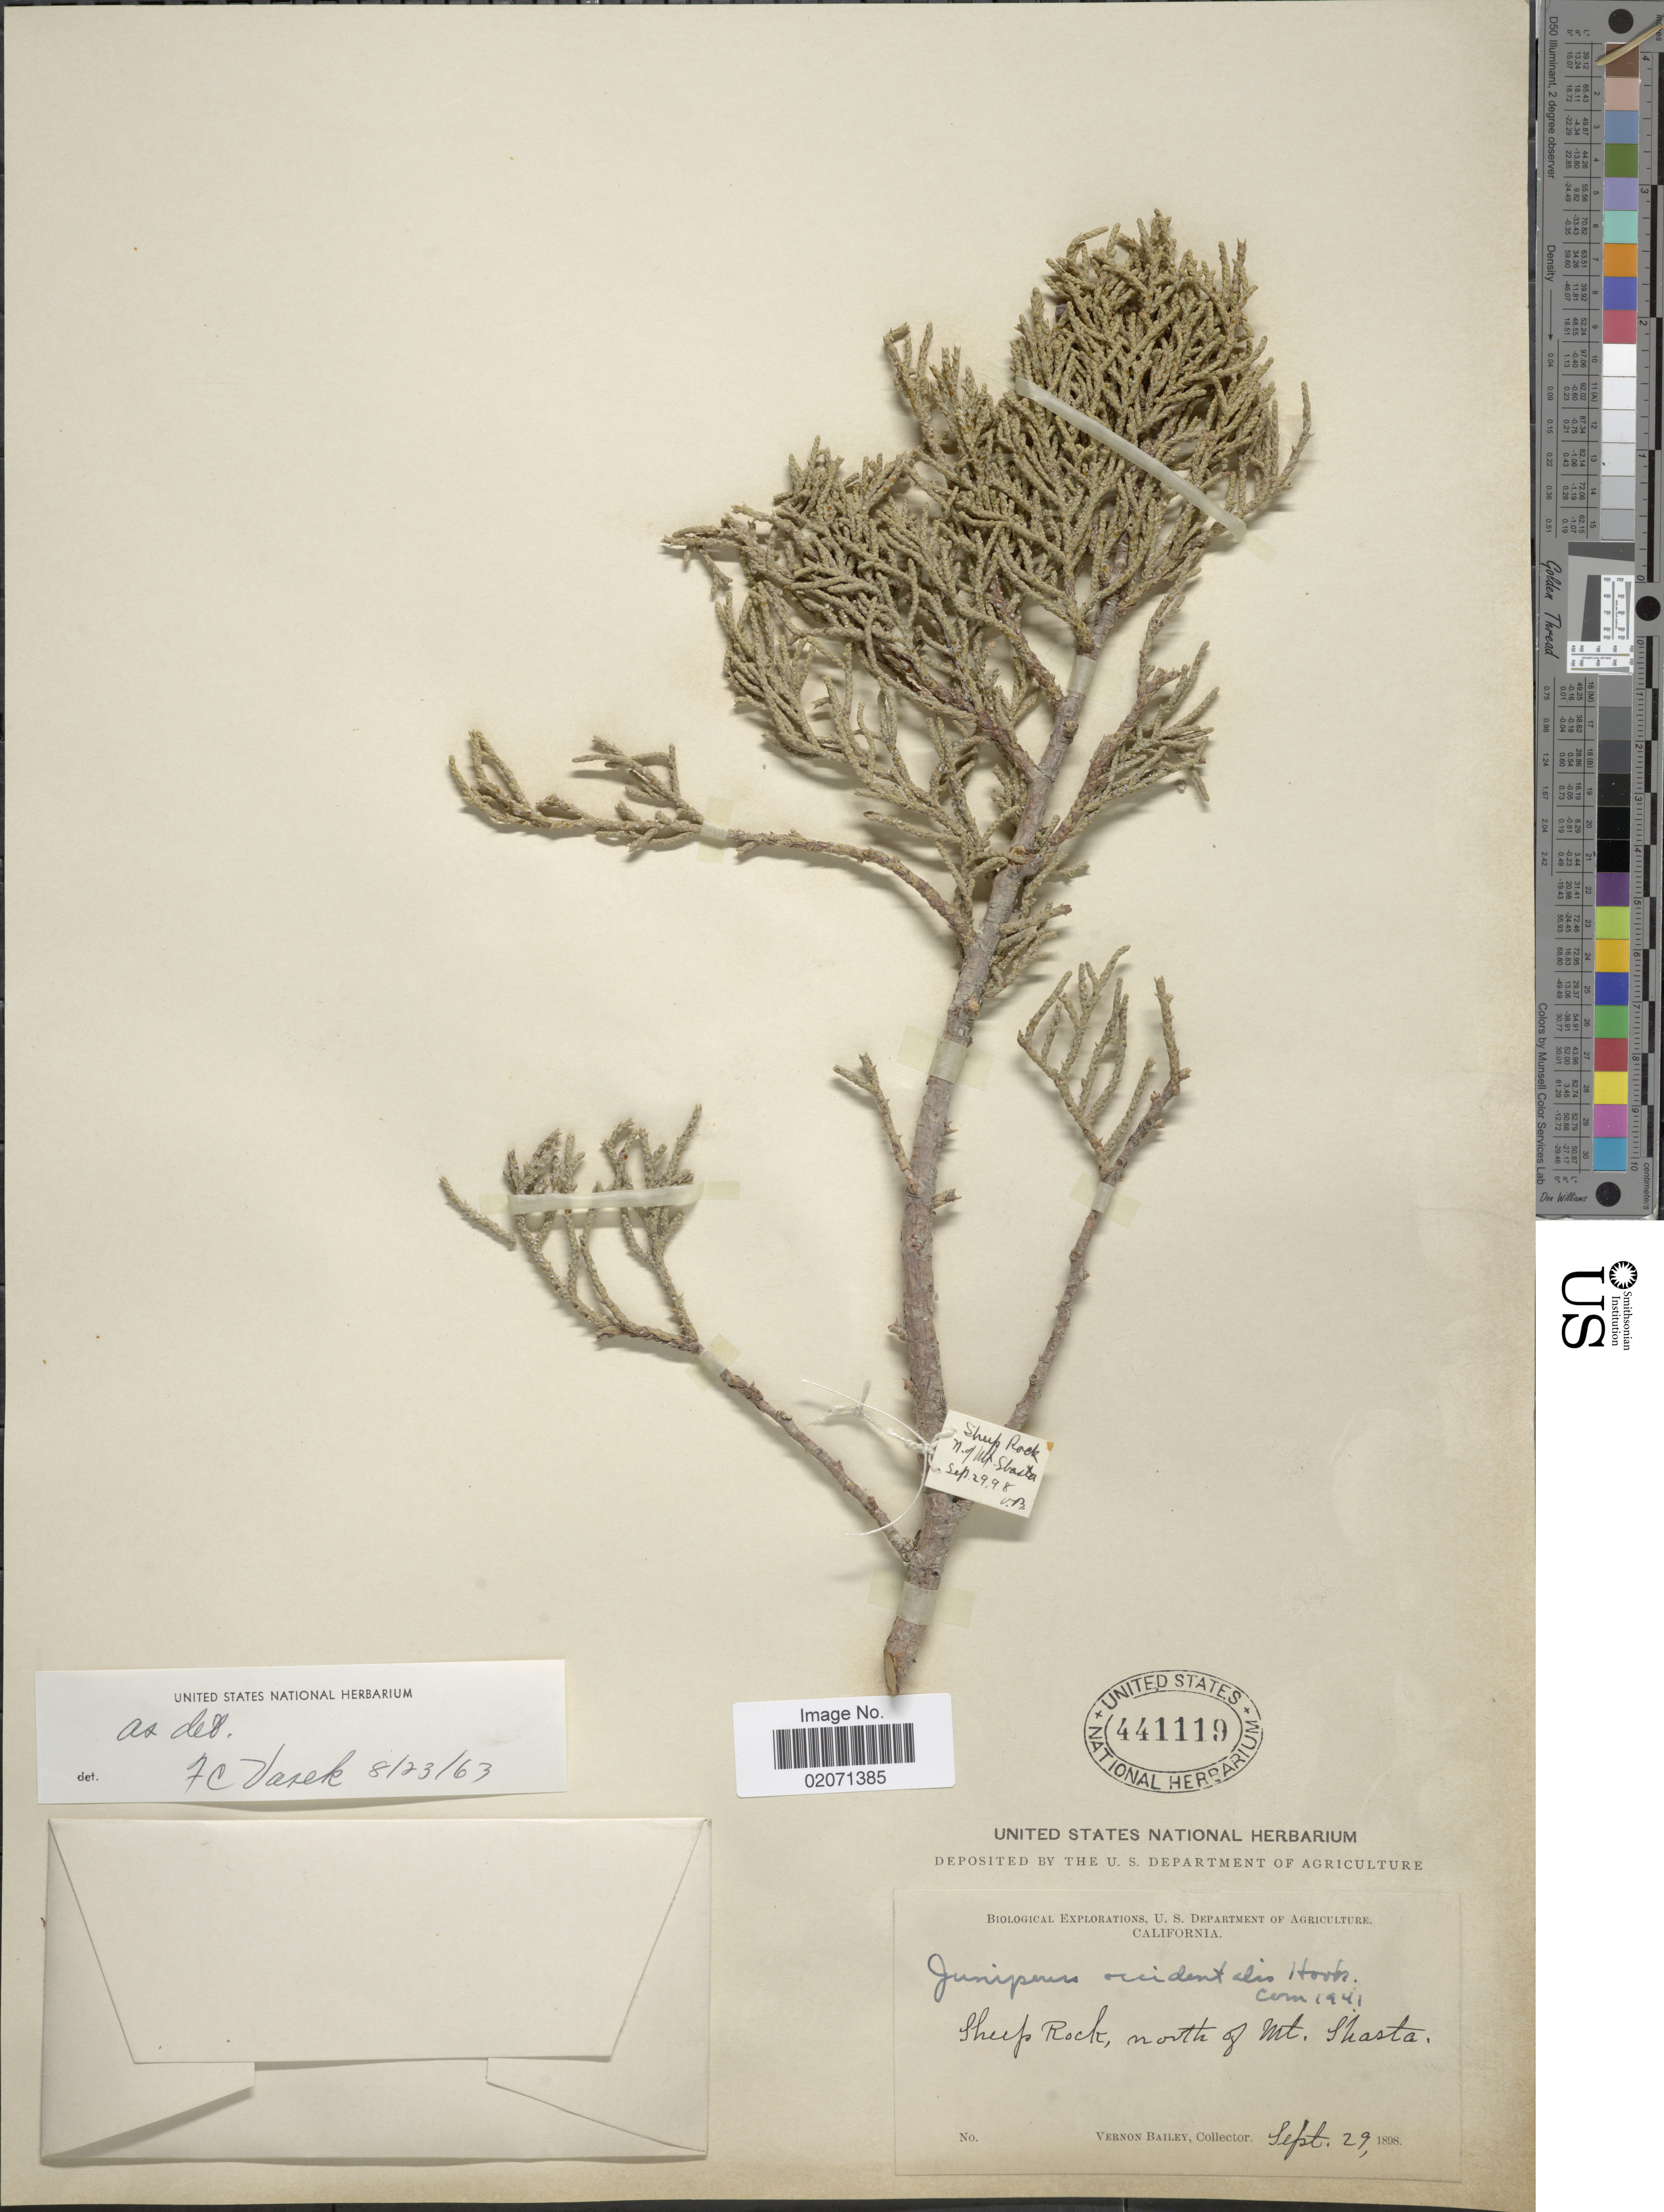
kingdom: Plantae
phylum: Tracheophyta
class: Pinopsida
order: Pinales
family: Cupressaceae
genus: Juniperus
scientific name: Juniperus occidentalis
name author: Hook.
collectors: V. O. Bailey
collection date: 1898-09-29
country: United States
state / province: California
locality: Sheep Rock, north of Mt. Shasta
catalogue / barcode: US 441119